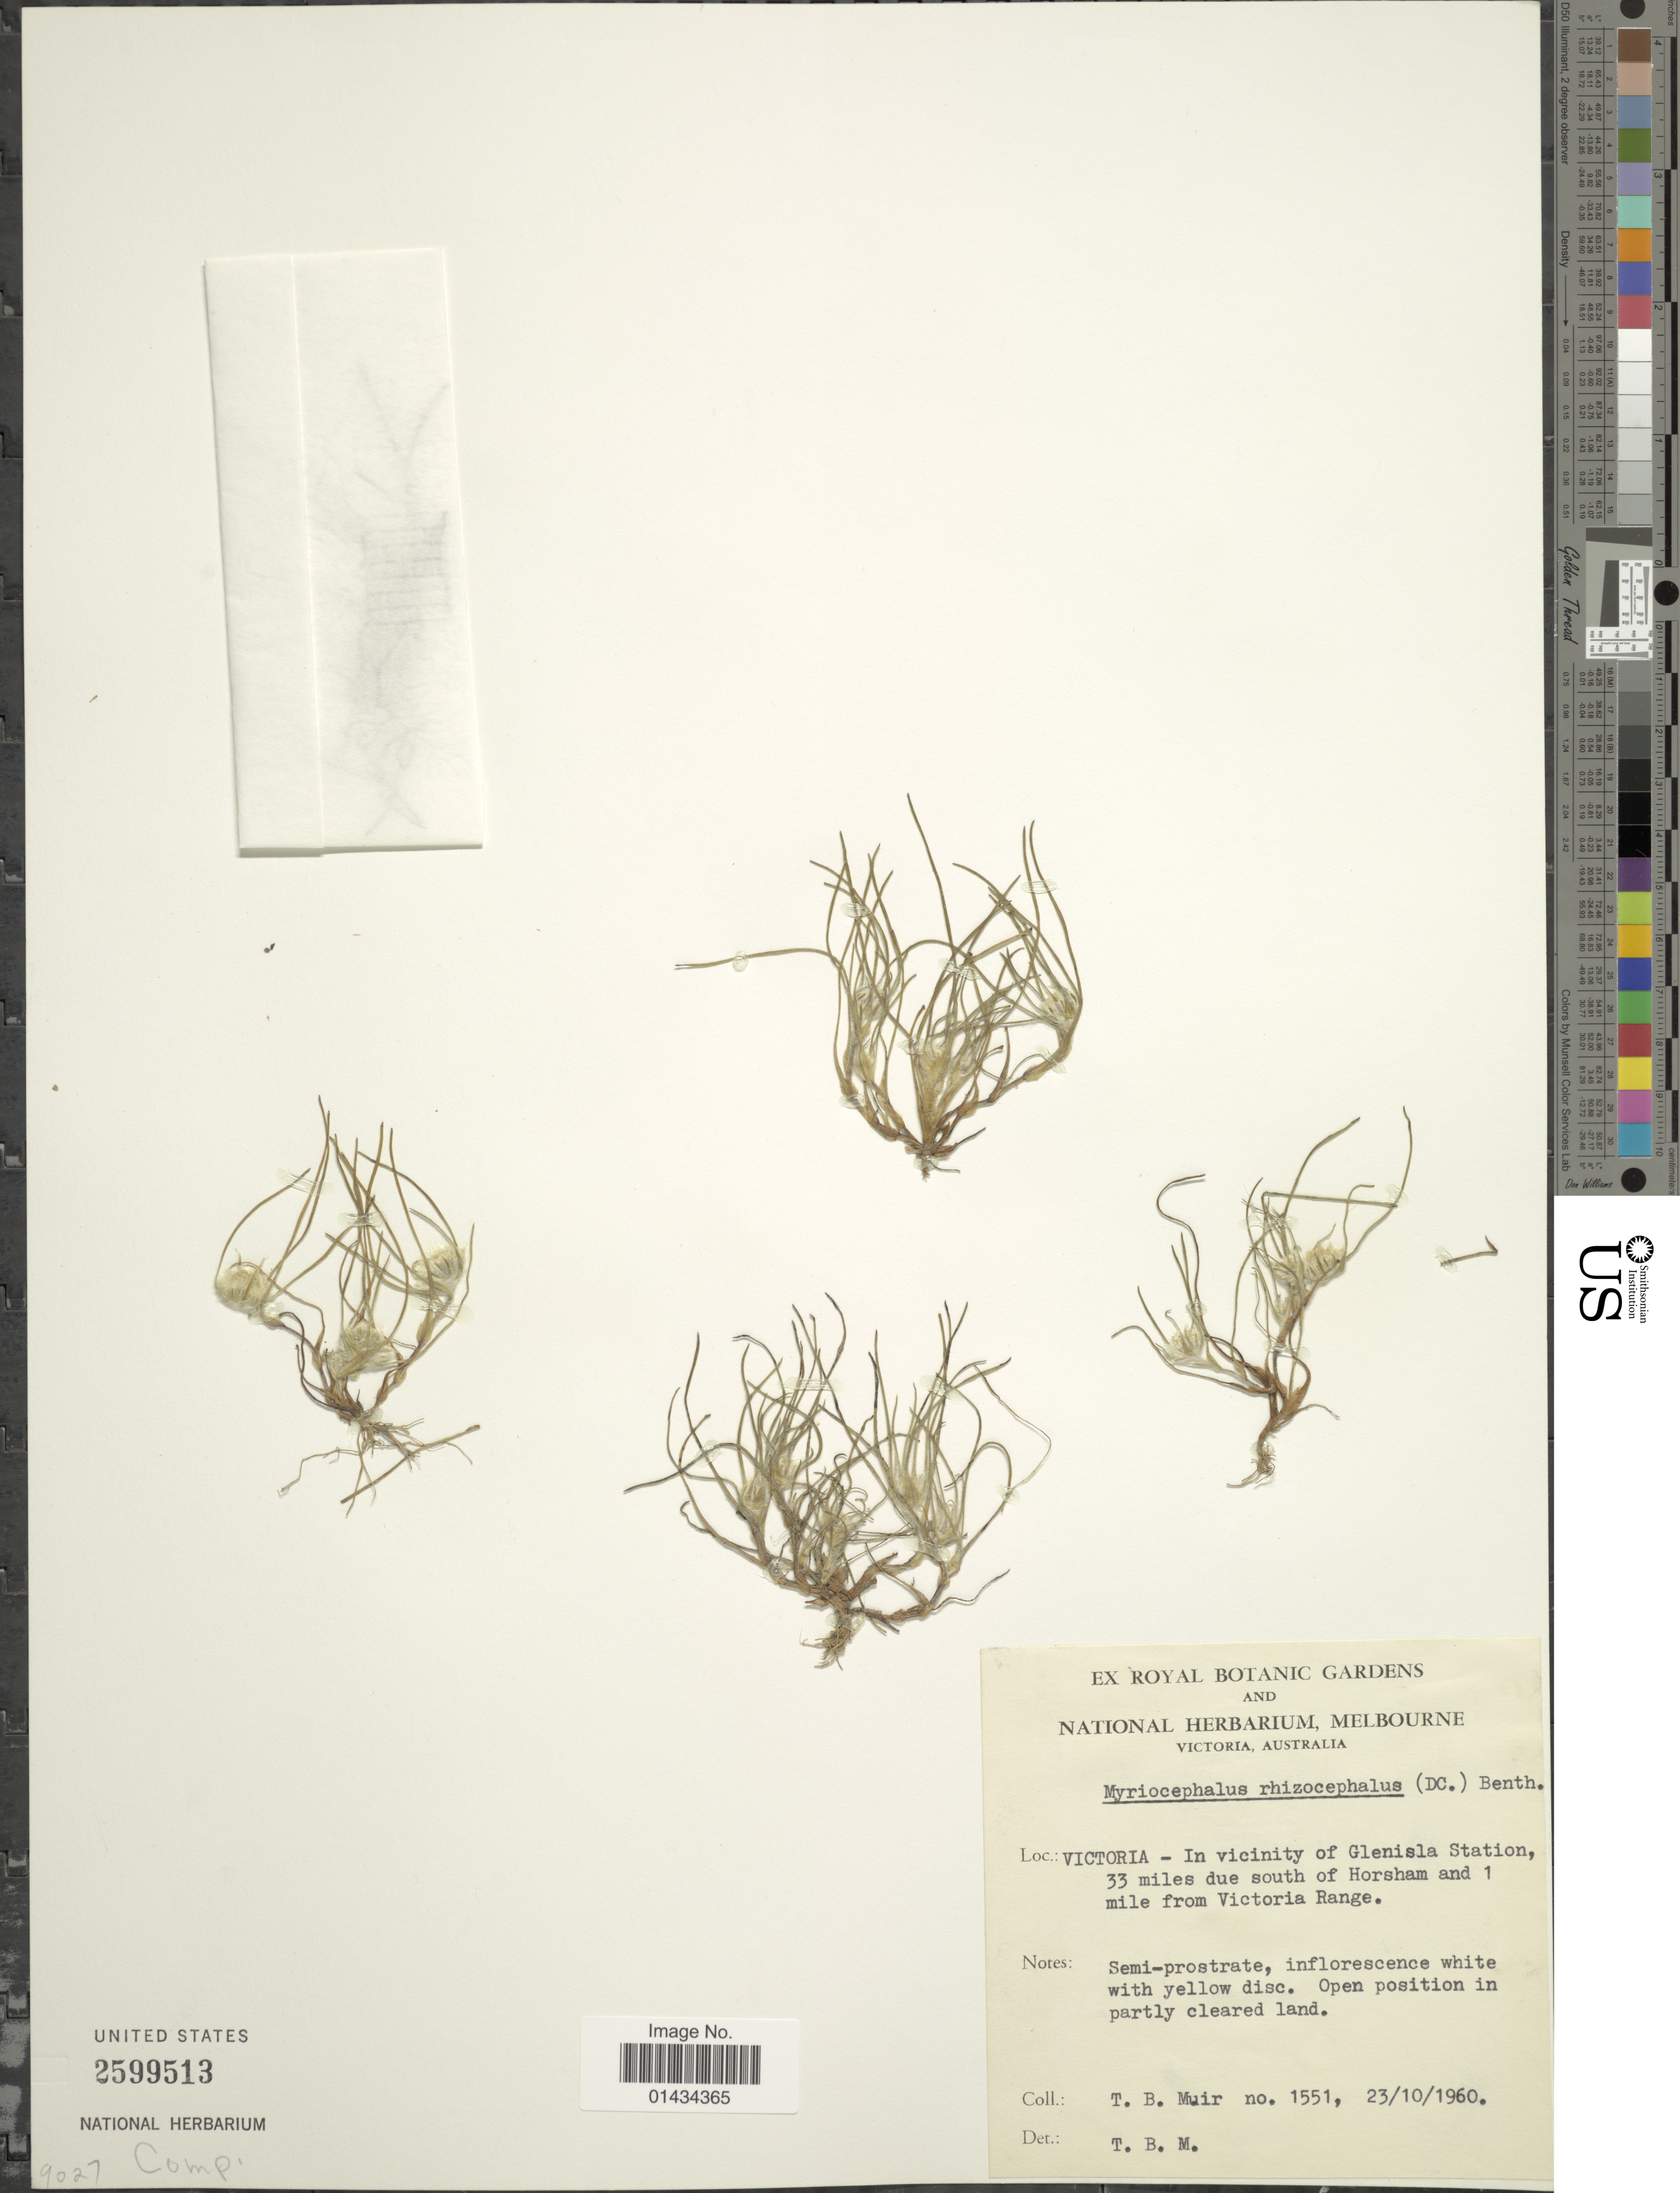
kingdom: Plantae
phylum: Tracheophyta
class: Magnoliopsida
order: Asterales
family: Asteraceae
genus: Myriocephalus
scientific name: Myriocephalus rhizocephalus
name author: (DC.) Benth.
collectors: T. Muir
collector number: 1551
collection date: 1960-10-23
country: Australia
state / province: Victoria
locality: Victoria, in vicinity of Glenisla Station, 33 miles due south of Horsham and 1 mile from Victoria Range, open position in partly cleared land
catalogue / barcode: US 2599513